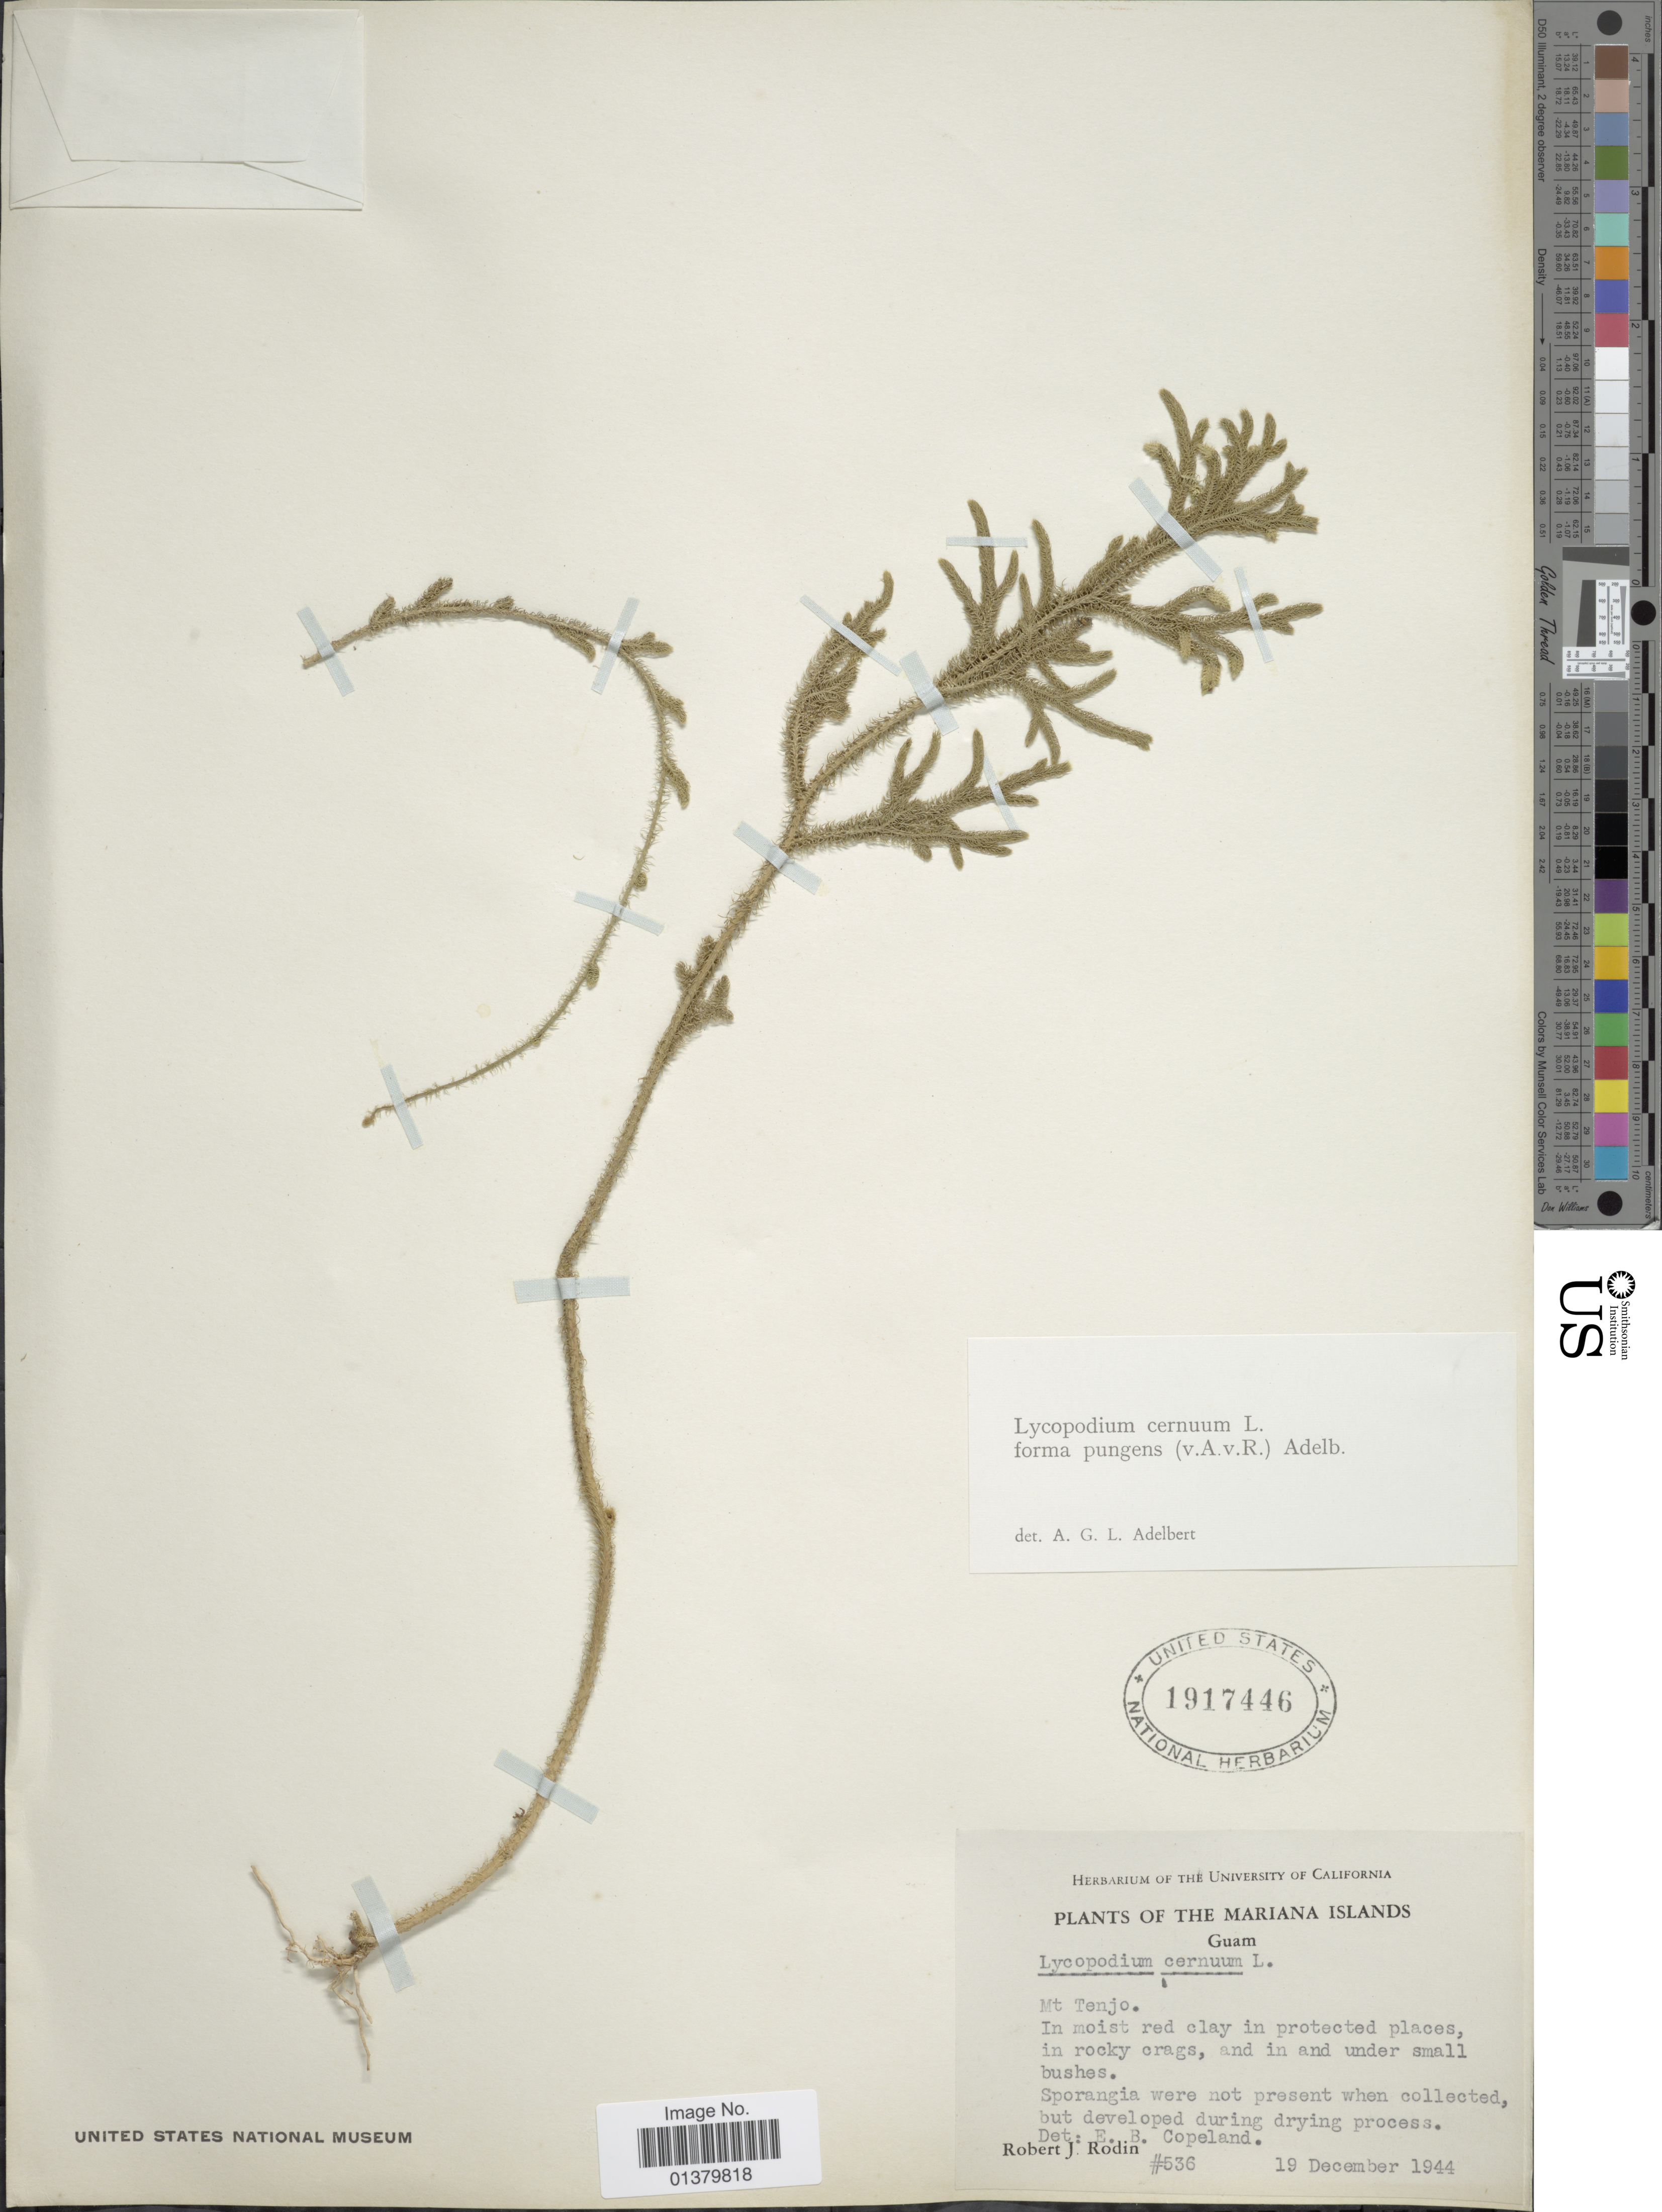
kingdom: Plantae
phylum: Tracheophyta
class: Lycopodiopsida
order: Lycopodiales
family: Lycopodiaceae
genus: Palhinhaea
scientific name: Palhinhaea cernua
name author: (L.) Vasc. & Franco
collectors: R. J. Rodin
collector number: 536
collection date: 1944-12-19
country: Guam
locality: The Mariana Islands, Mt Tenjo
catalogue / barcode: US 1917446